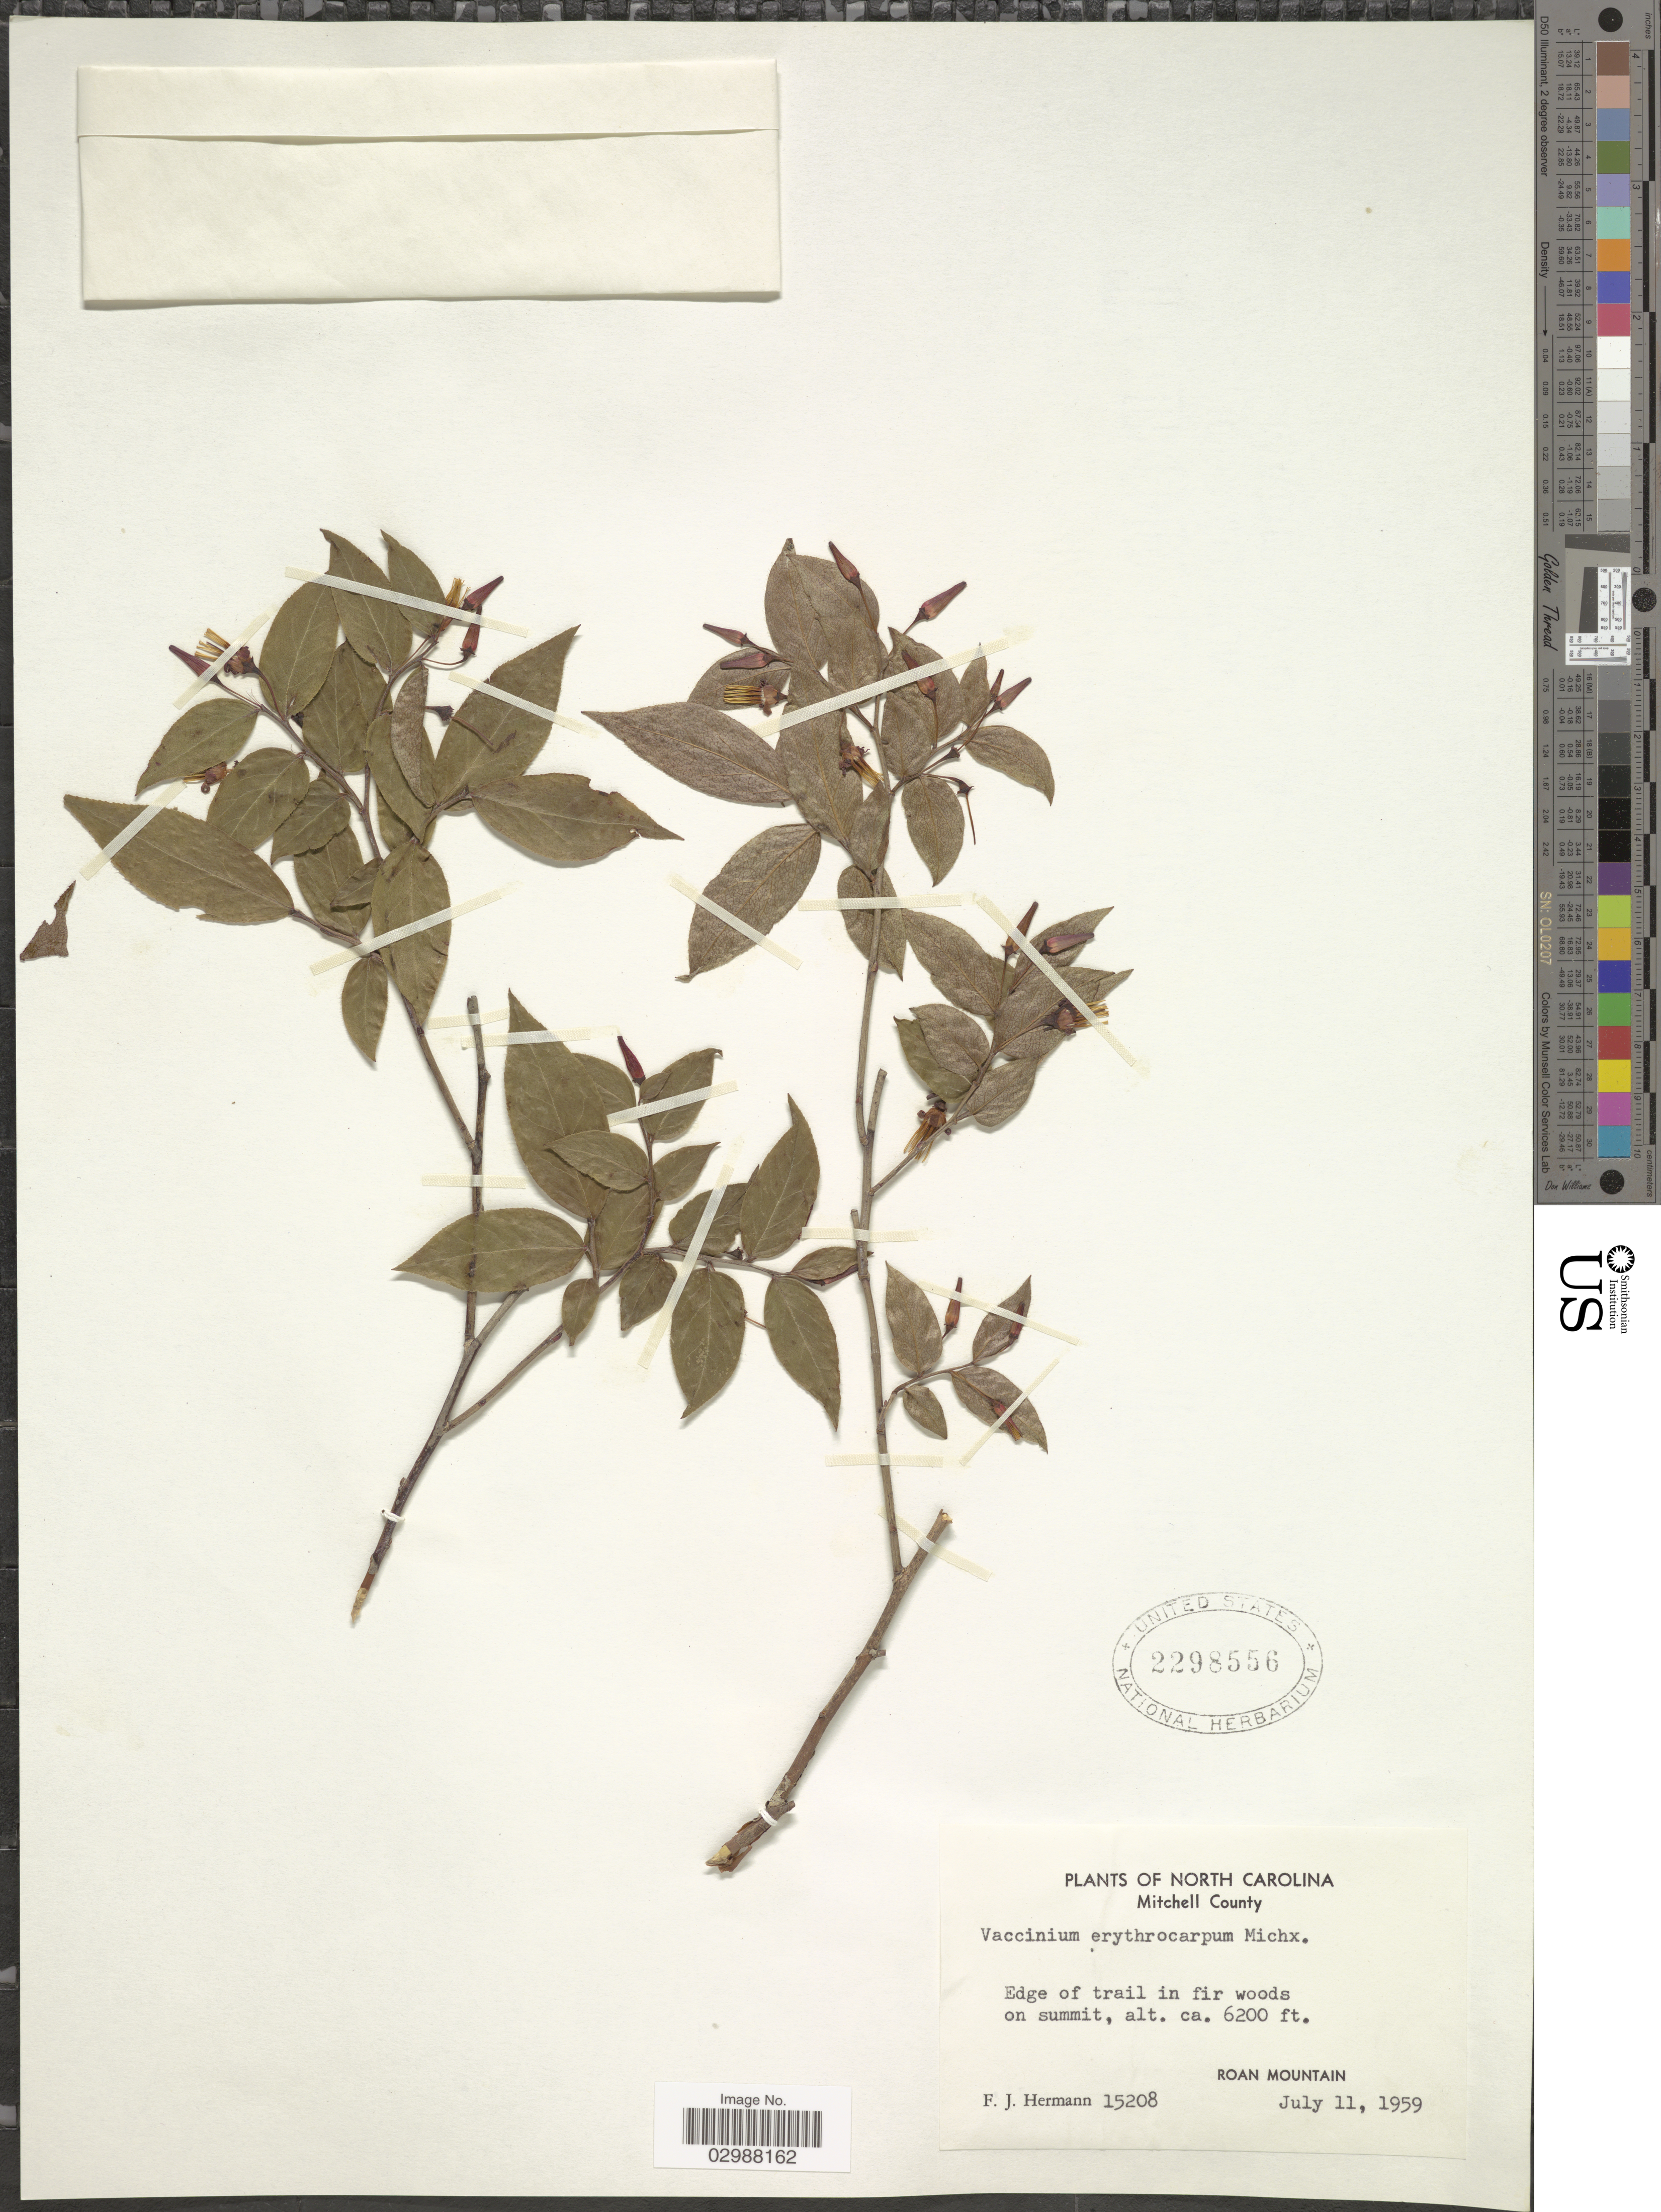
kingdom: Plantae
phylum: Tracheophyta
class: Magnoliopsida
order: Ericales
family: Ericaceae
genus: Vaccinium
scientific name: Vaccinium erythrocarpum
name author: Michx.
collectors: F. J. Hermann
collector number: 15208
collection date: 1959-07-11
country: United States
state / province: North Carolina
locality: Mitchell County. Edge of trail in fir woods on summit. Roan Mountain.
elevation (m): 1890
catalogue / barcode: US 2298556